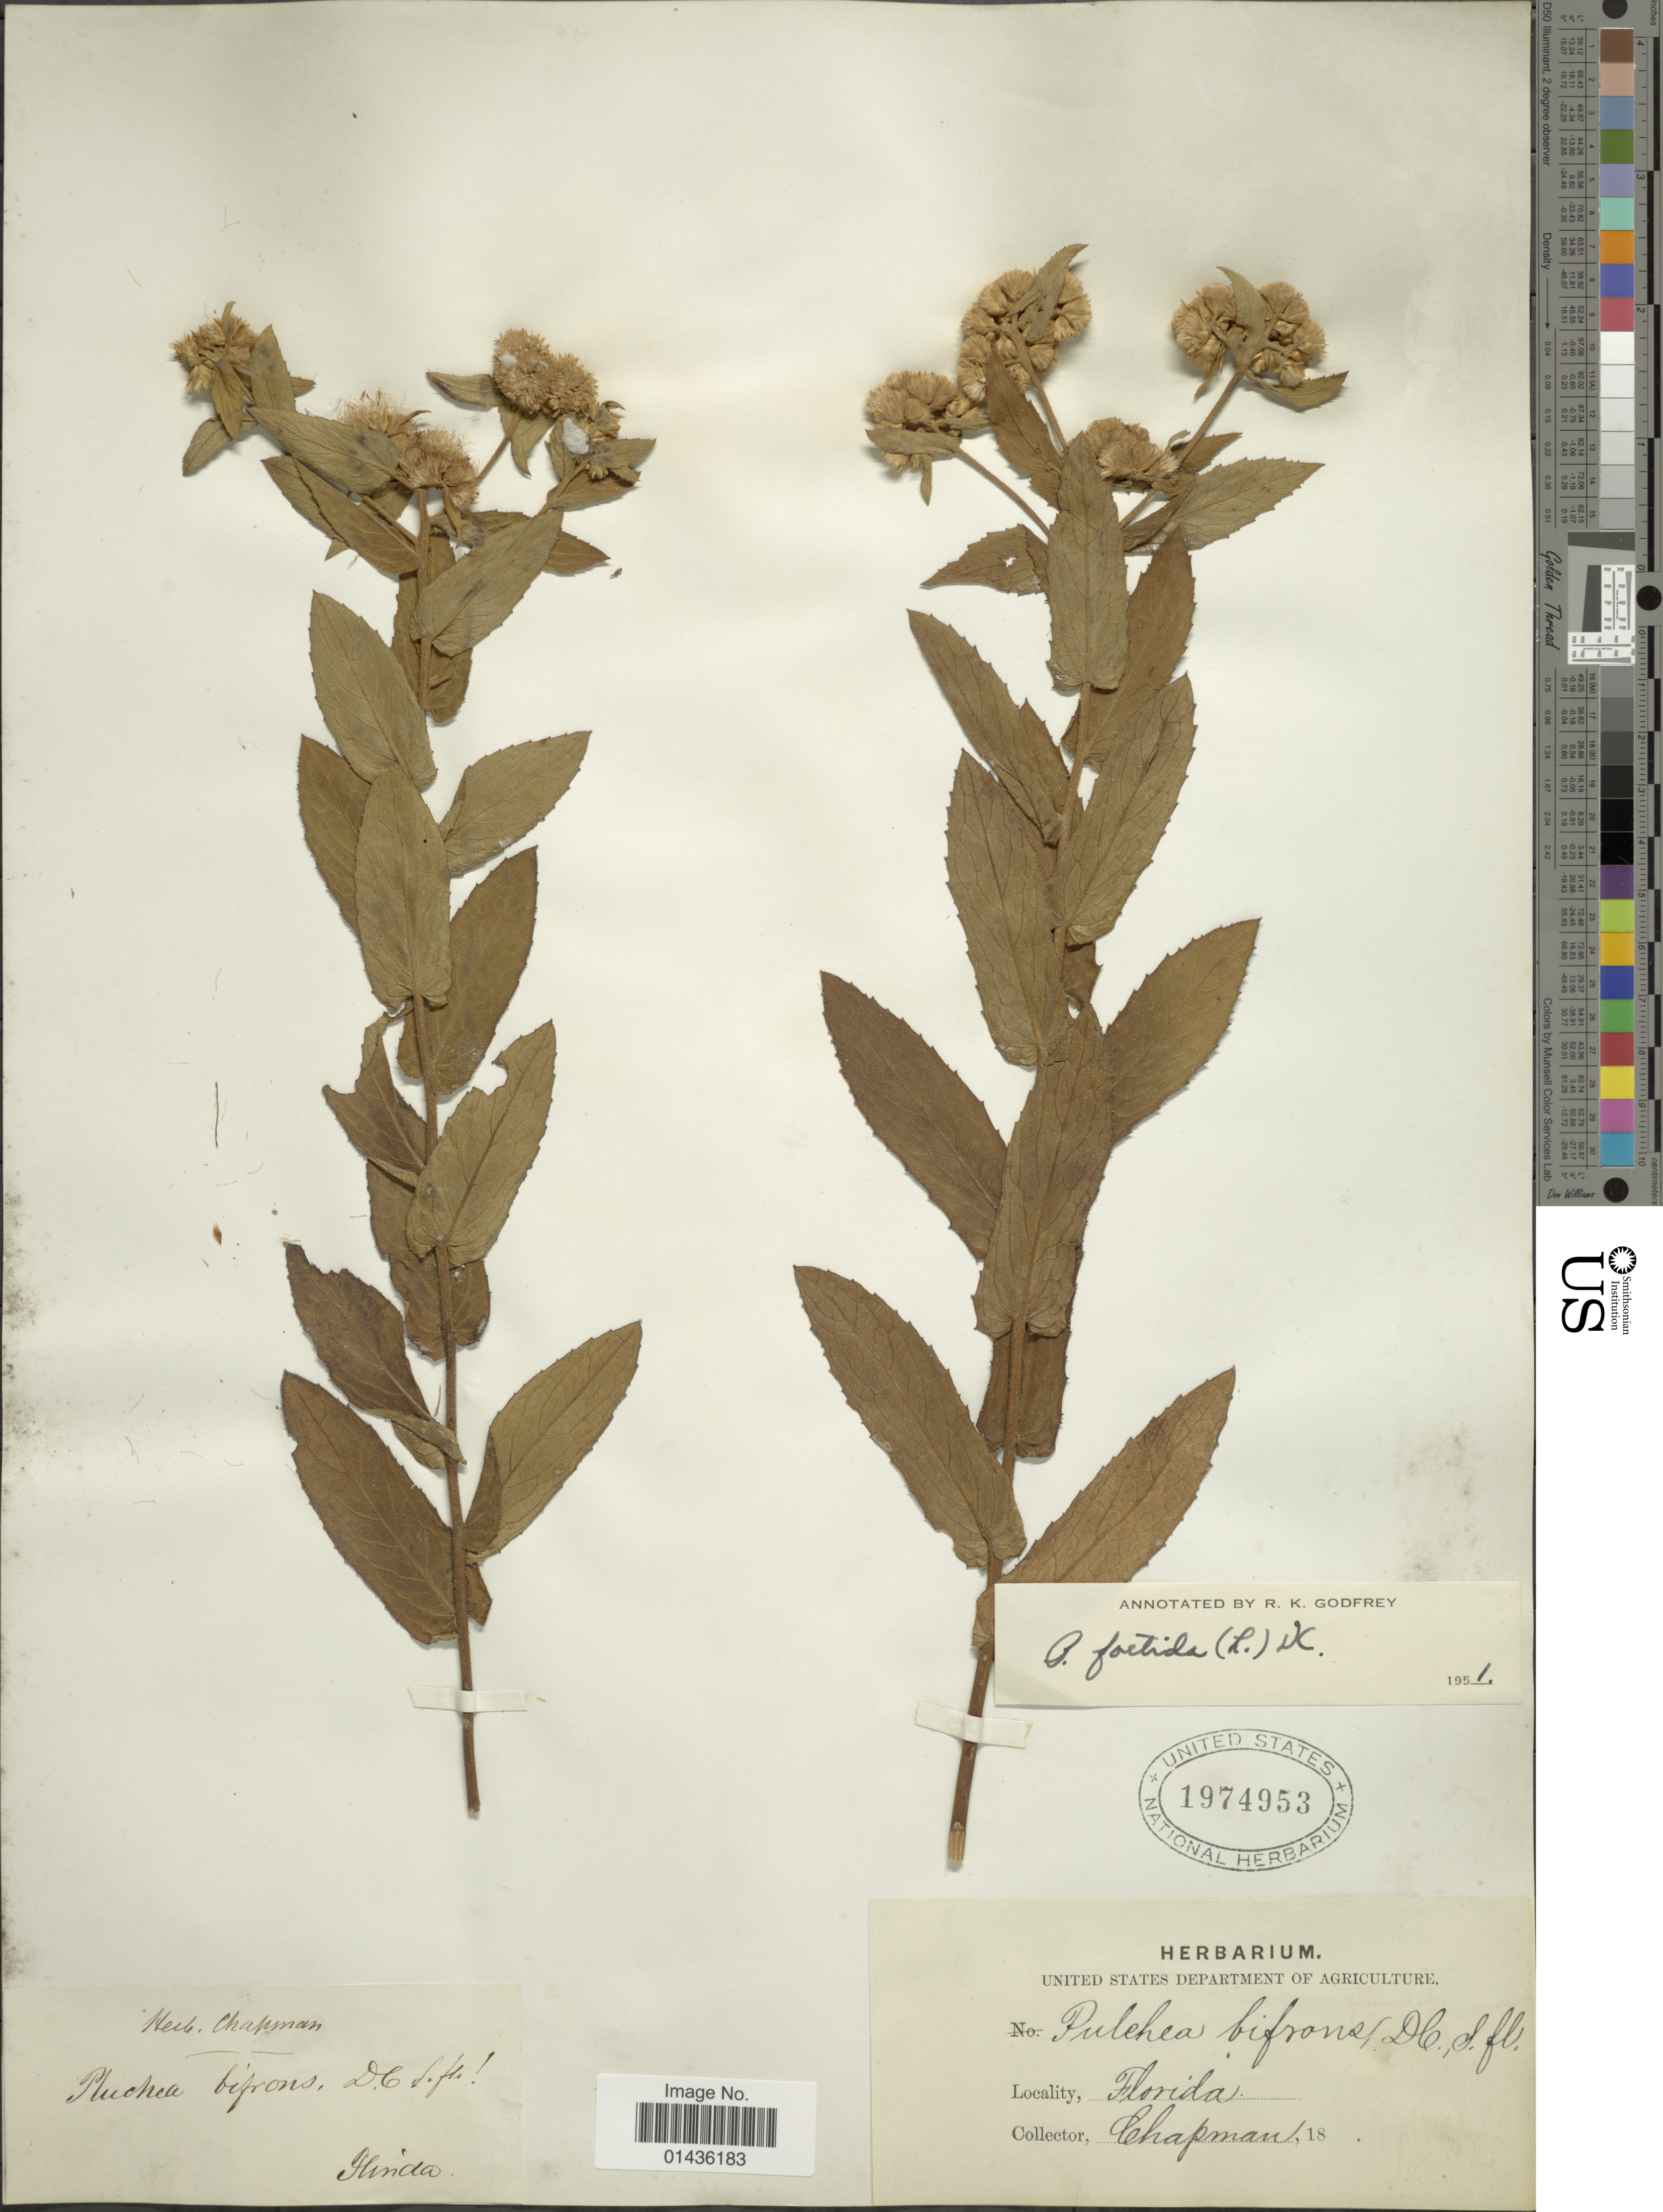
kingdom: Plantae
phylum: Tracheophyta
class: Magnoliopsida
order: Asterales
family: Asteraceae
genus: Pluchea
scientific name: Pluchea foetida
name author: (L.) DC.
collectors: A. Chapman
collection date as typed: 18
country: United States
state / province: Florida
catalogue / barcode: US 1974953